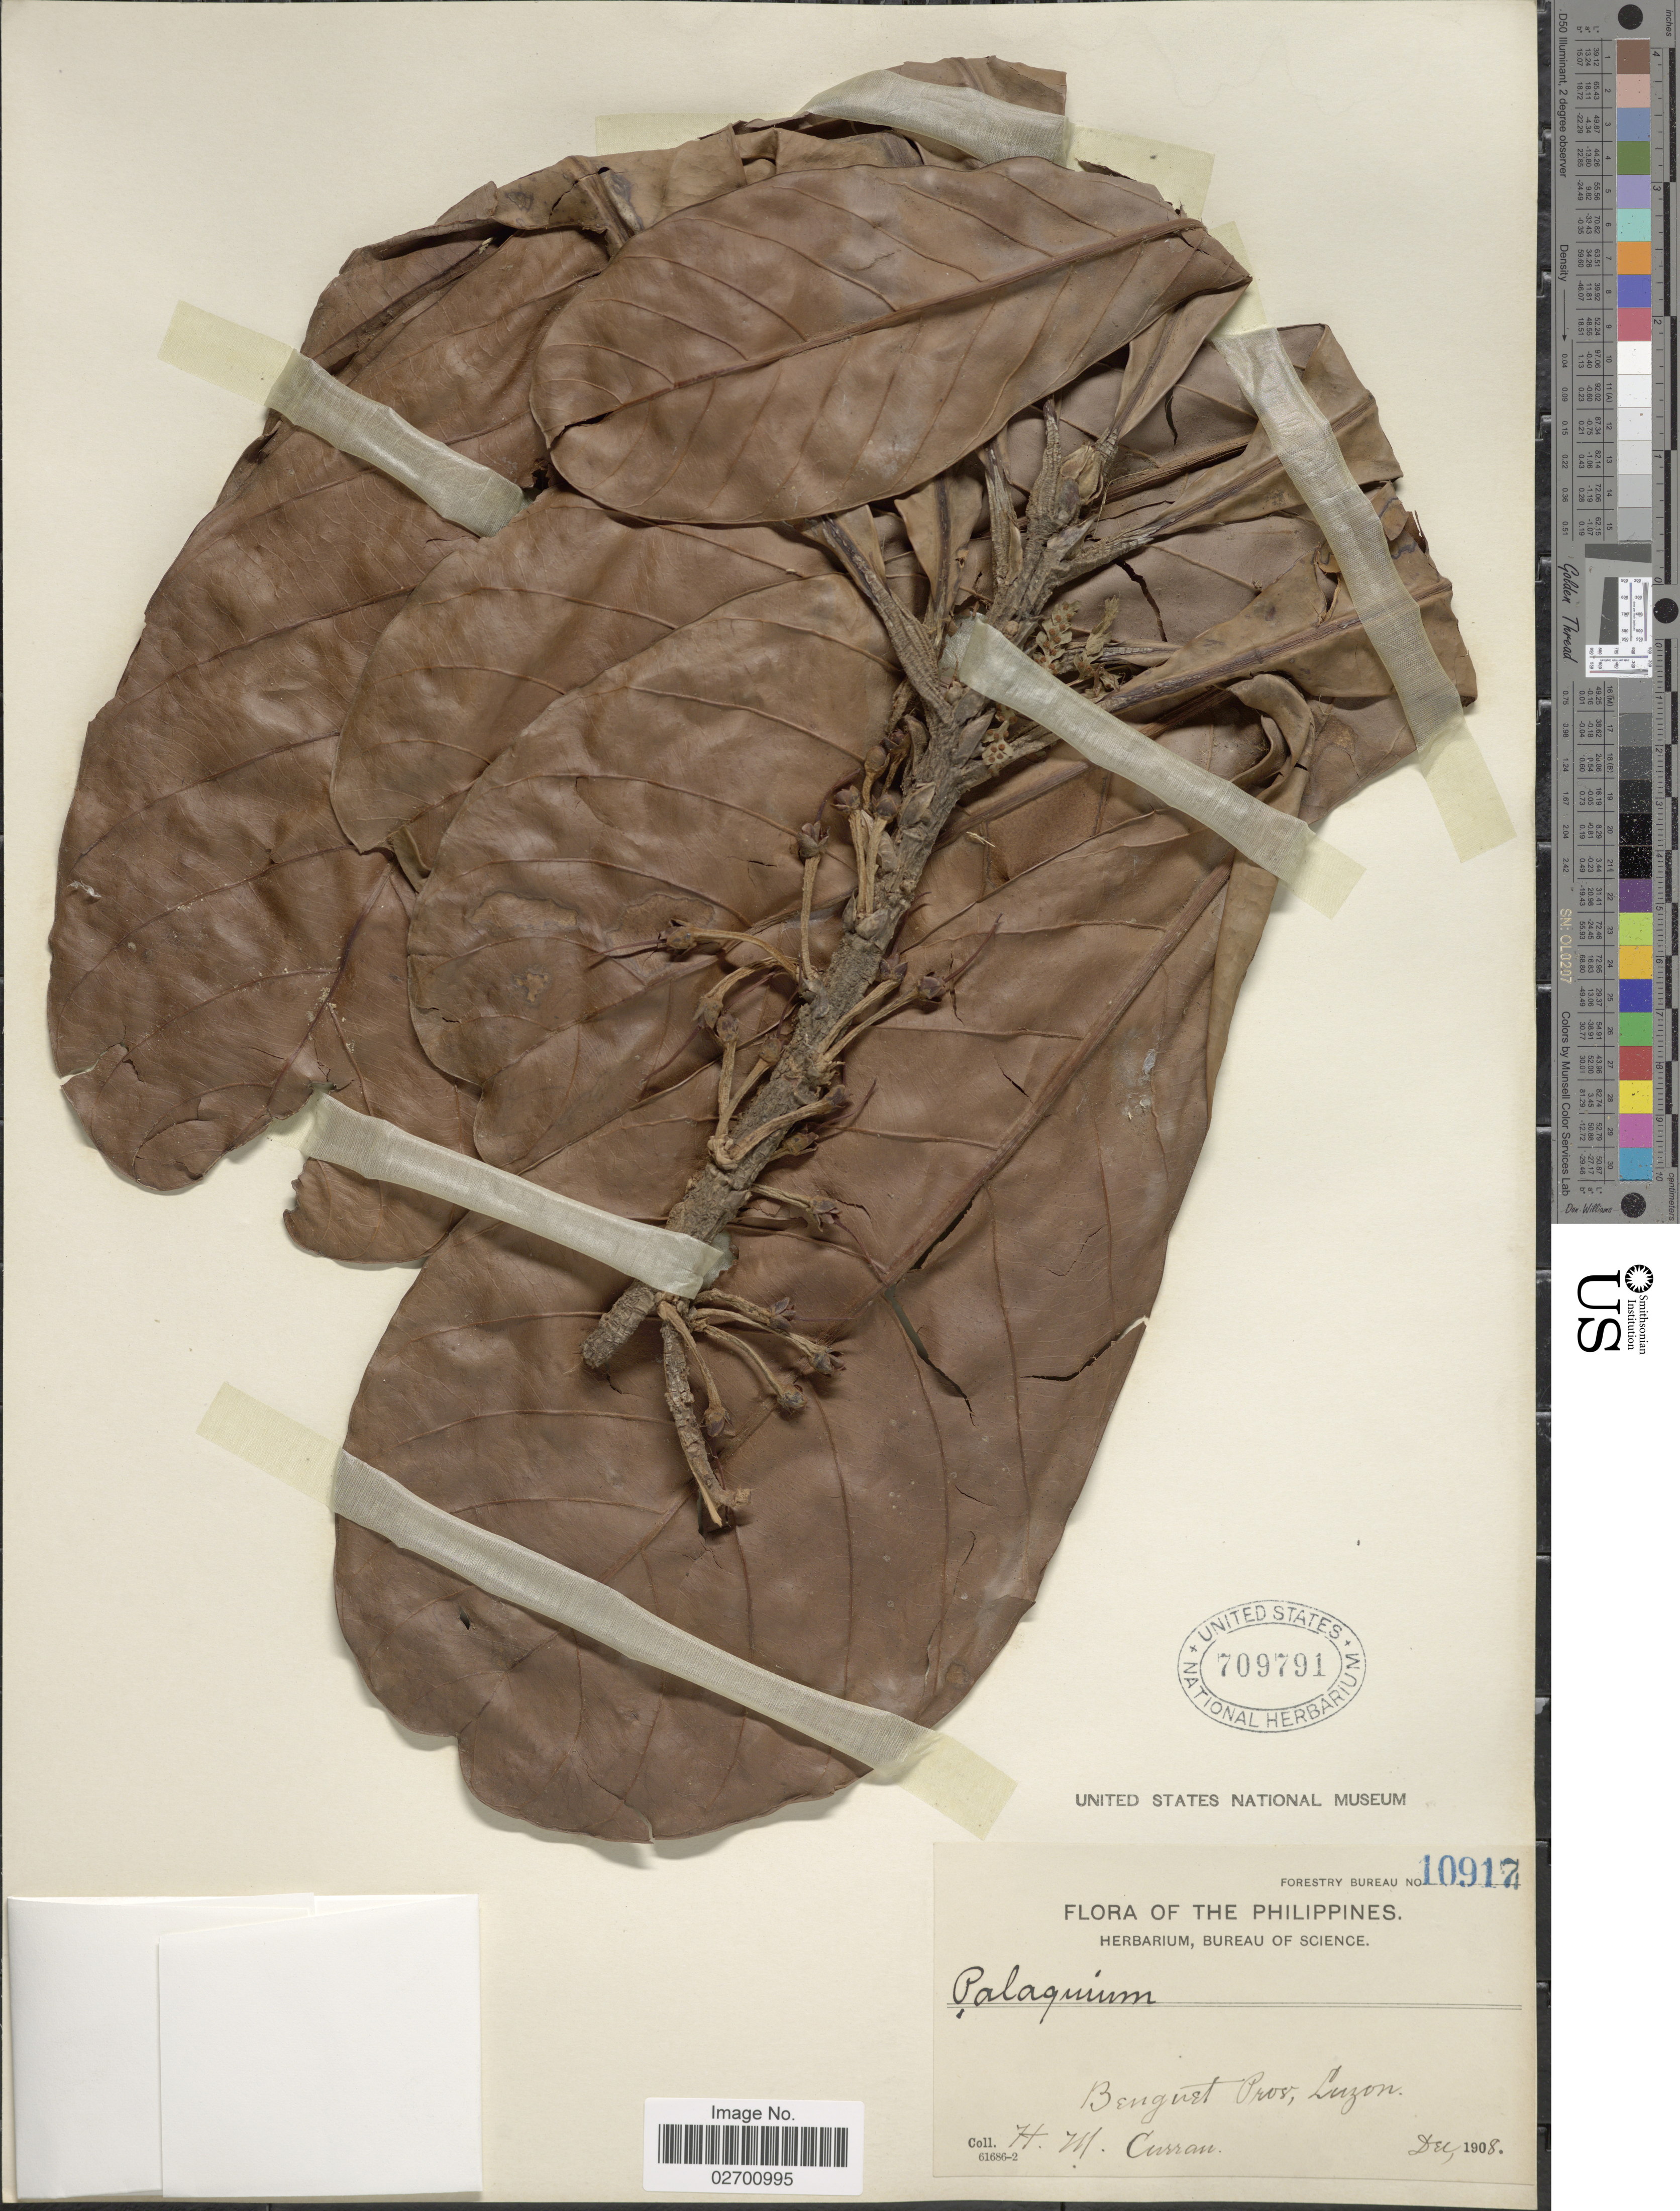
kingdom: Plantae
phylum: Tracheophyta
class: Magnoliopsida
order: Ericales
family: Sapotaceae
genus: Palaquium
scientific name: Palaquium retusum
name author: Merr.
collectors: H. M. Curran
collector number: Forestry Bureau 10917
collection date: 1908-12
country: Philippines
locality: Benguet Prov, Luzon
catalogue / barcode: US 709791